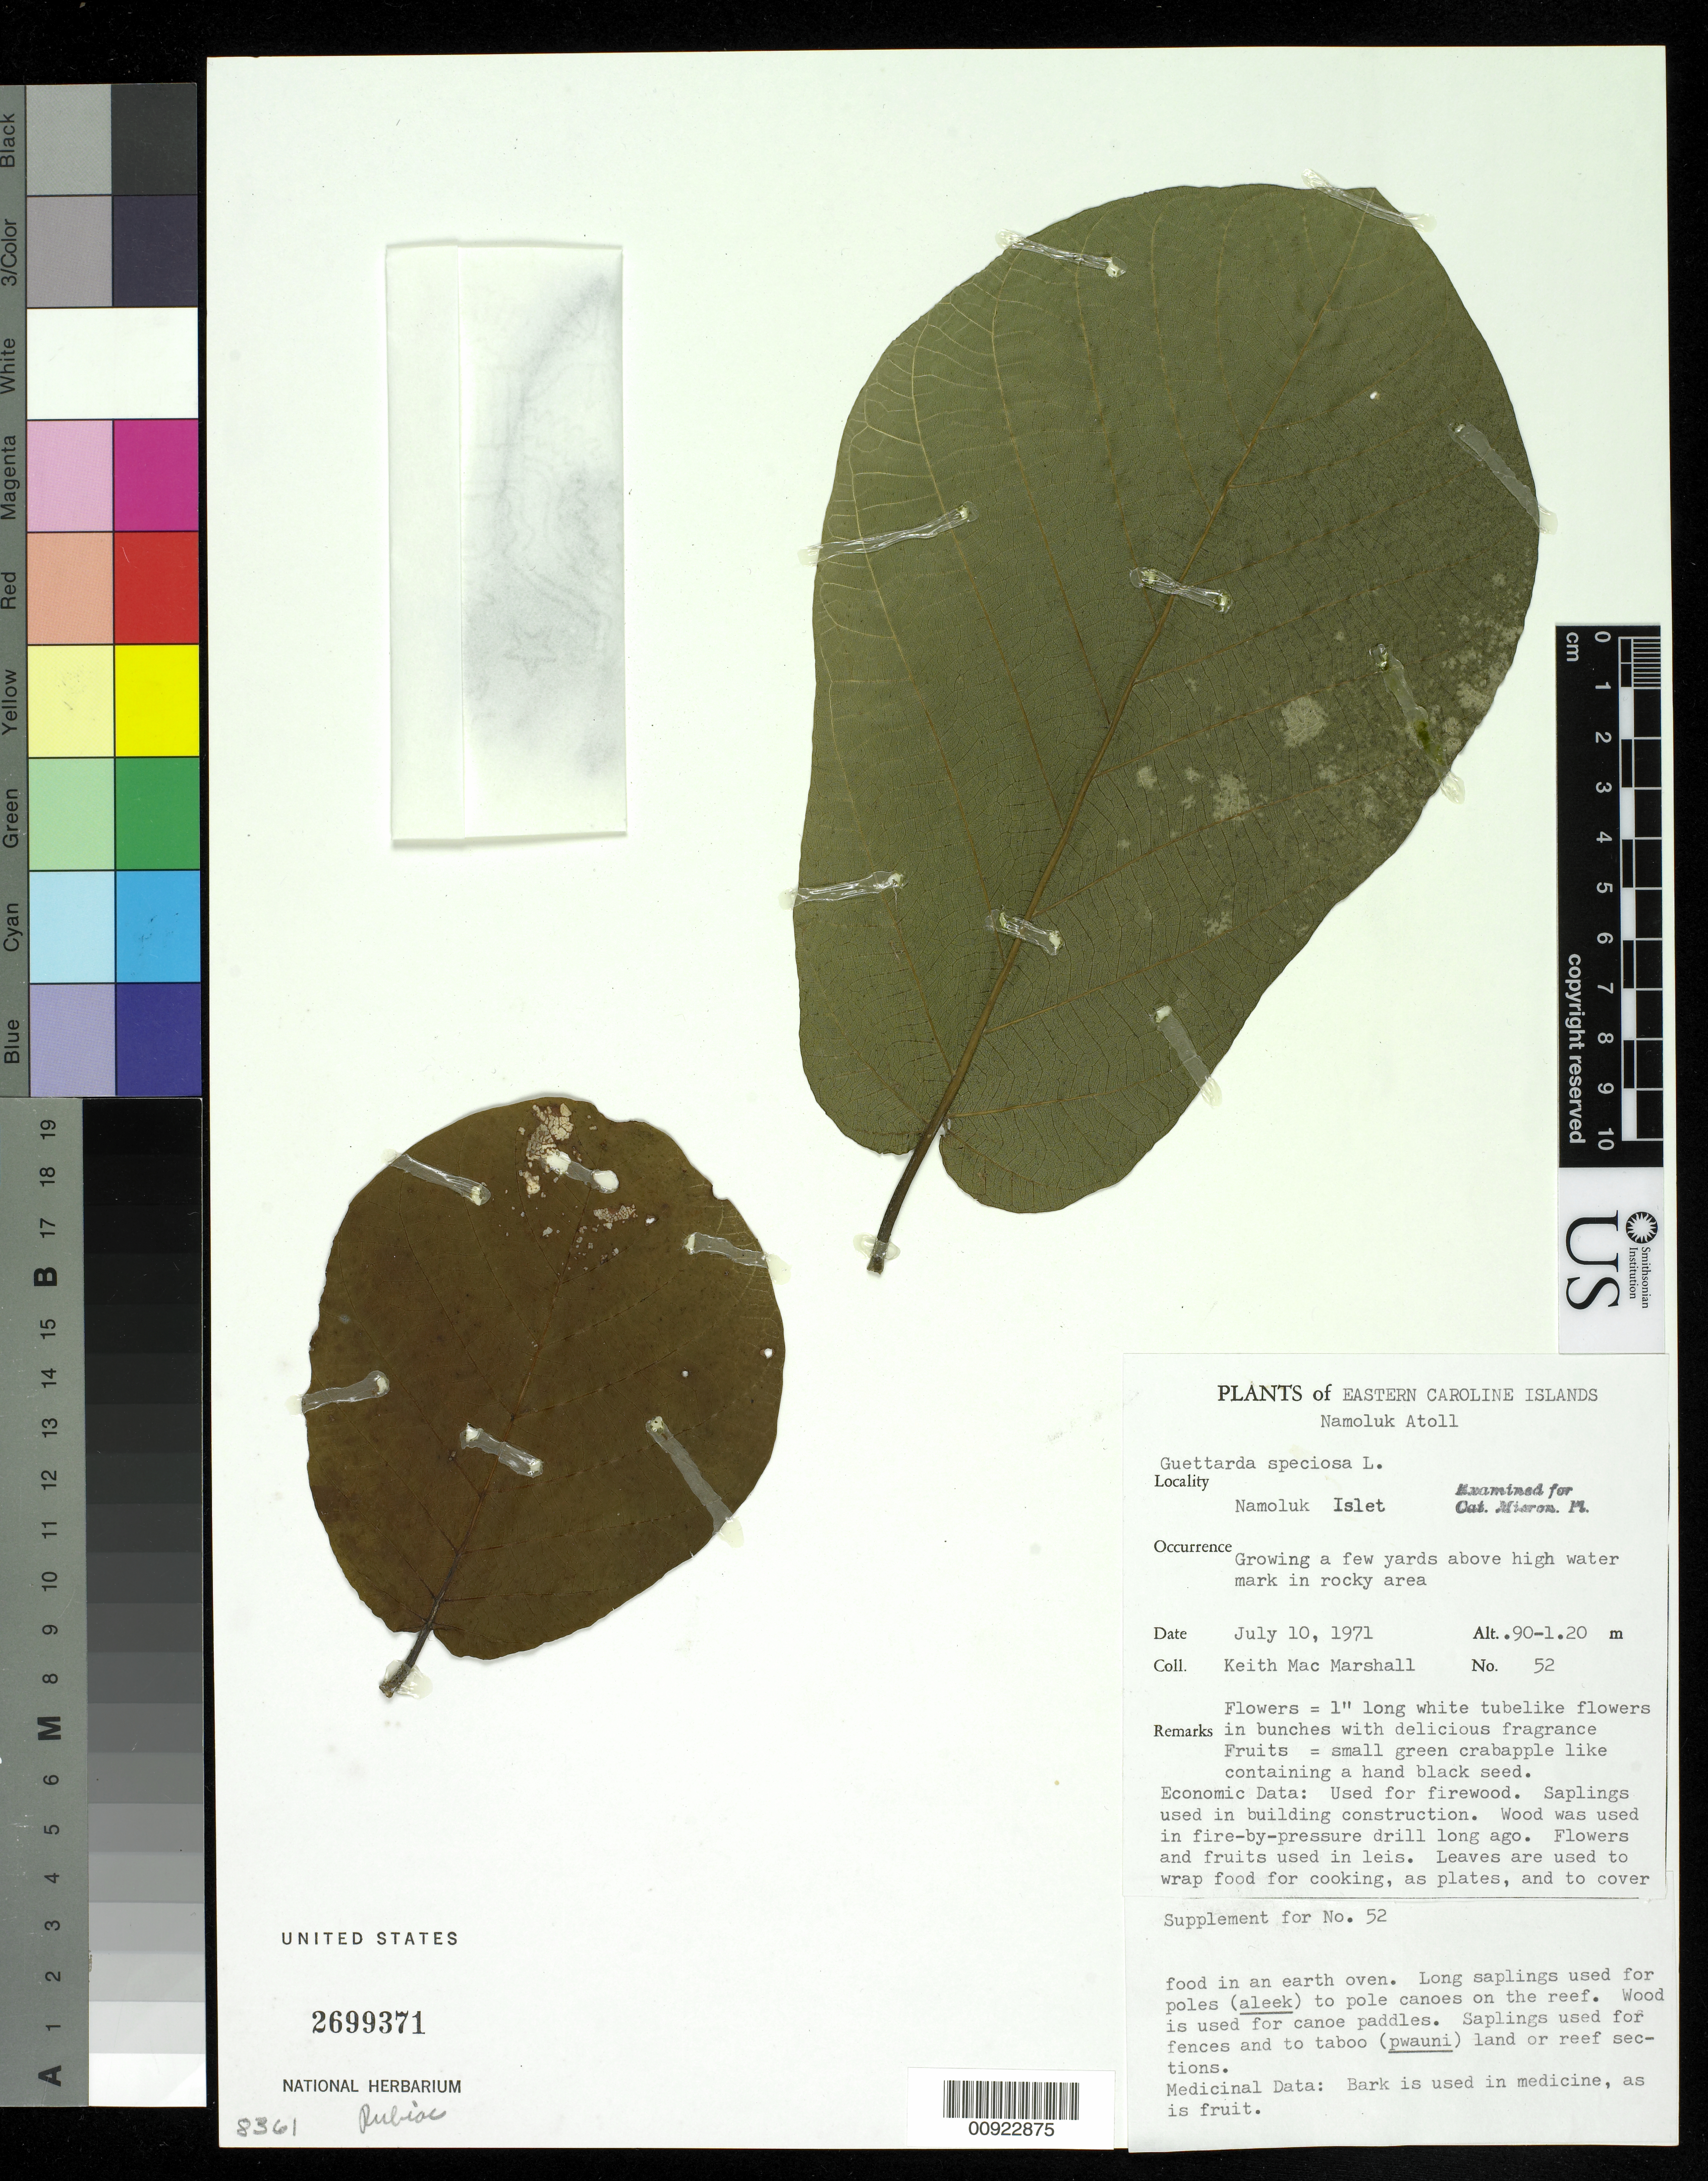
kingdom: Plantae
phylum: Tracheophyta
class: Magnoliopsida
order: Gentianales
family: Rubiaceae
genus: Guettarda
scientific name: Guettarda speciosa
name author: L.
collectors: K. M. Marshall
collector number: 52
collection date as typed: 10 Jul 1971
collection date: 1971-07-10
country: Micronesia, Federated States of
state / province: Truk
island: Namokuk [Namoluk] Atoll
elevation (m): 0.9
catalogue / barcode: US 2699371